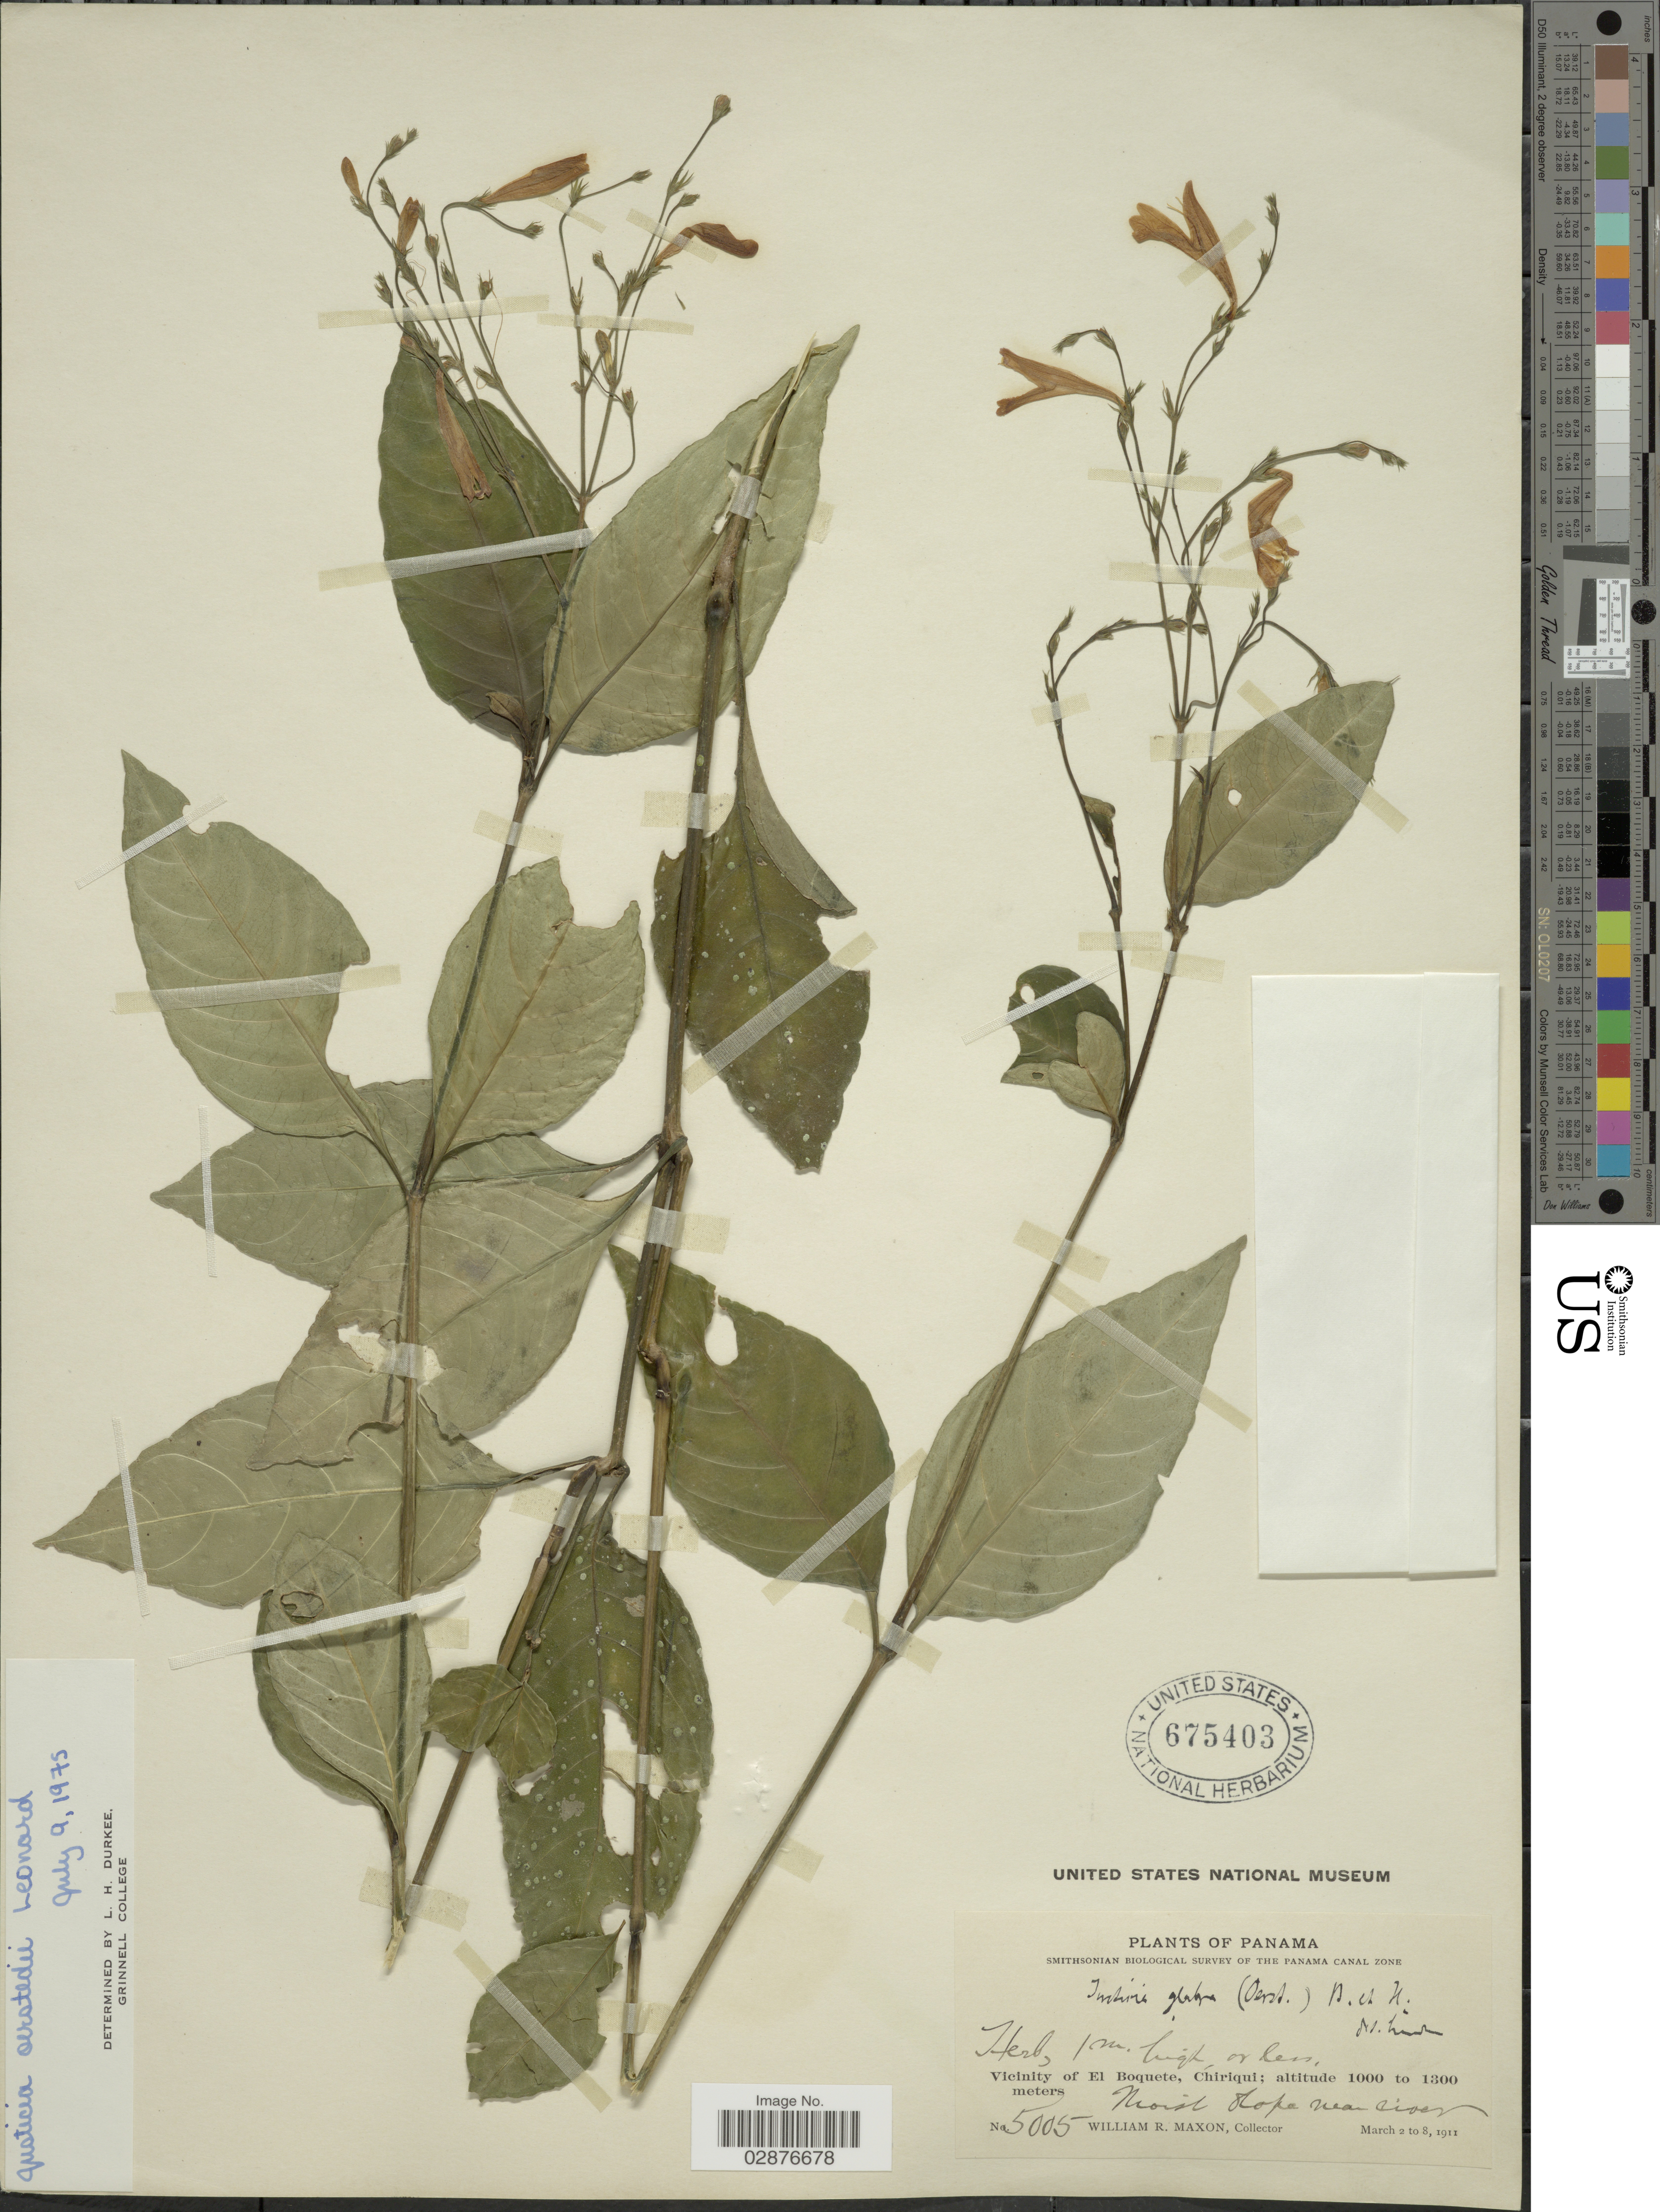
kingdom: Plantae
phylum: Tracheophyta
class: Magnoliopsida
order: Lamiales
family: Acanthaceae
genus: Justicia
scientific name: Justicia oerstedii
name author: Leonard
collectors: W. R. Maxon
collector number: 5005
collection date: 1911-03-02/1911-03-08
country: Panama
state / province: Chiriqui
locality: Vicinity of El Boquete.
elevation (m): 1000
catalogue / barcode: US 675403